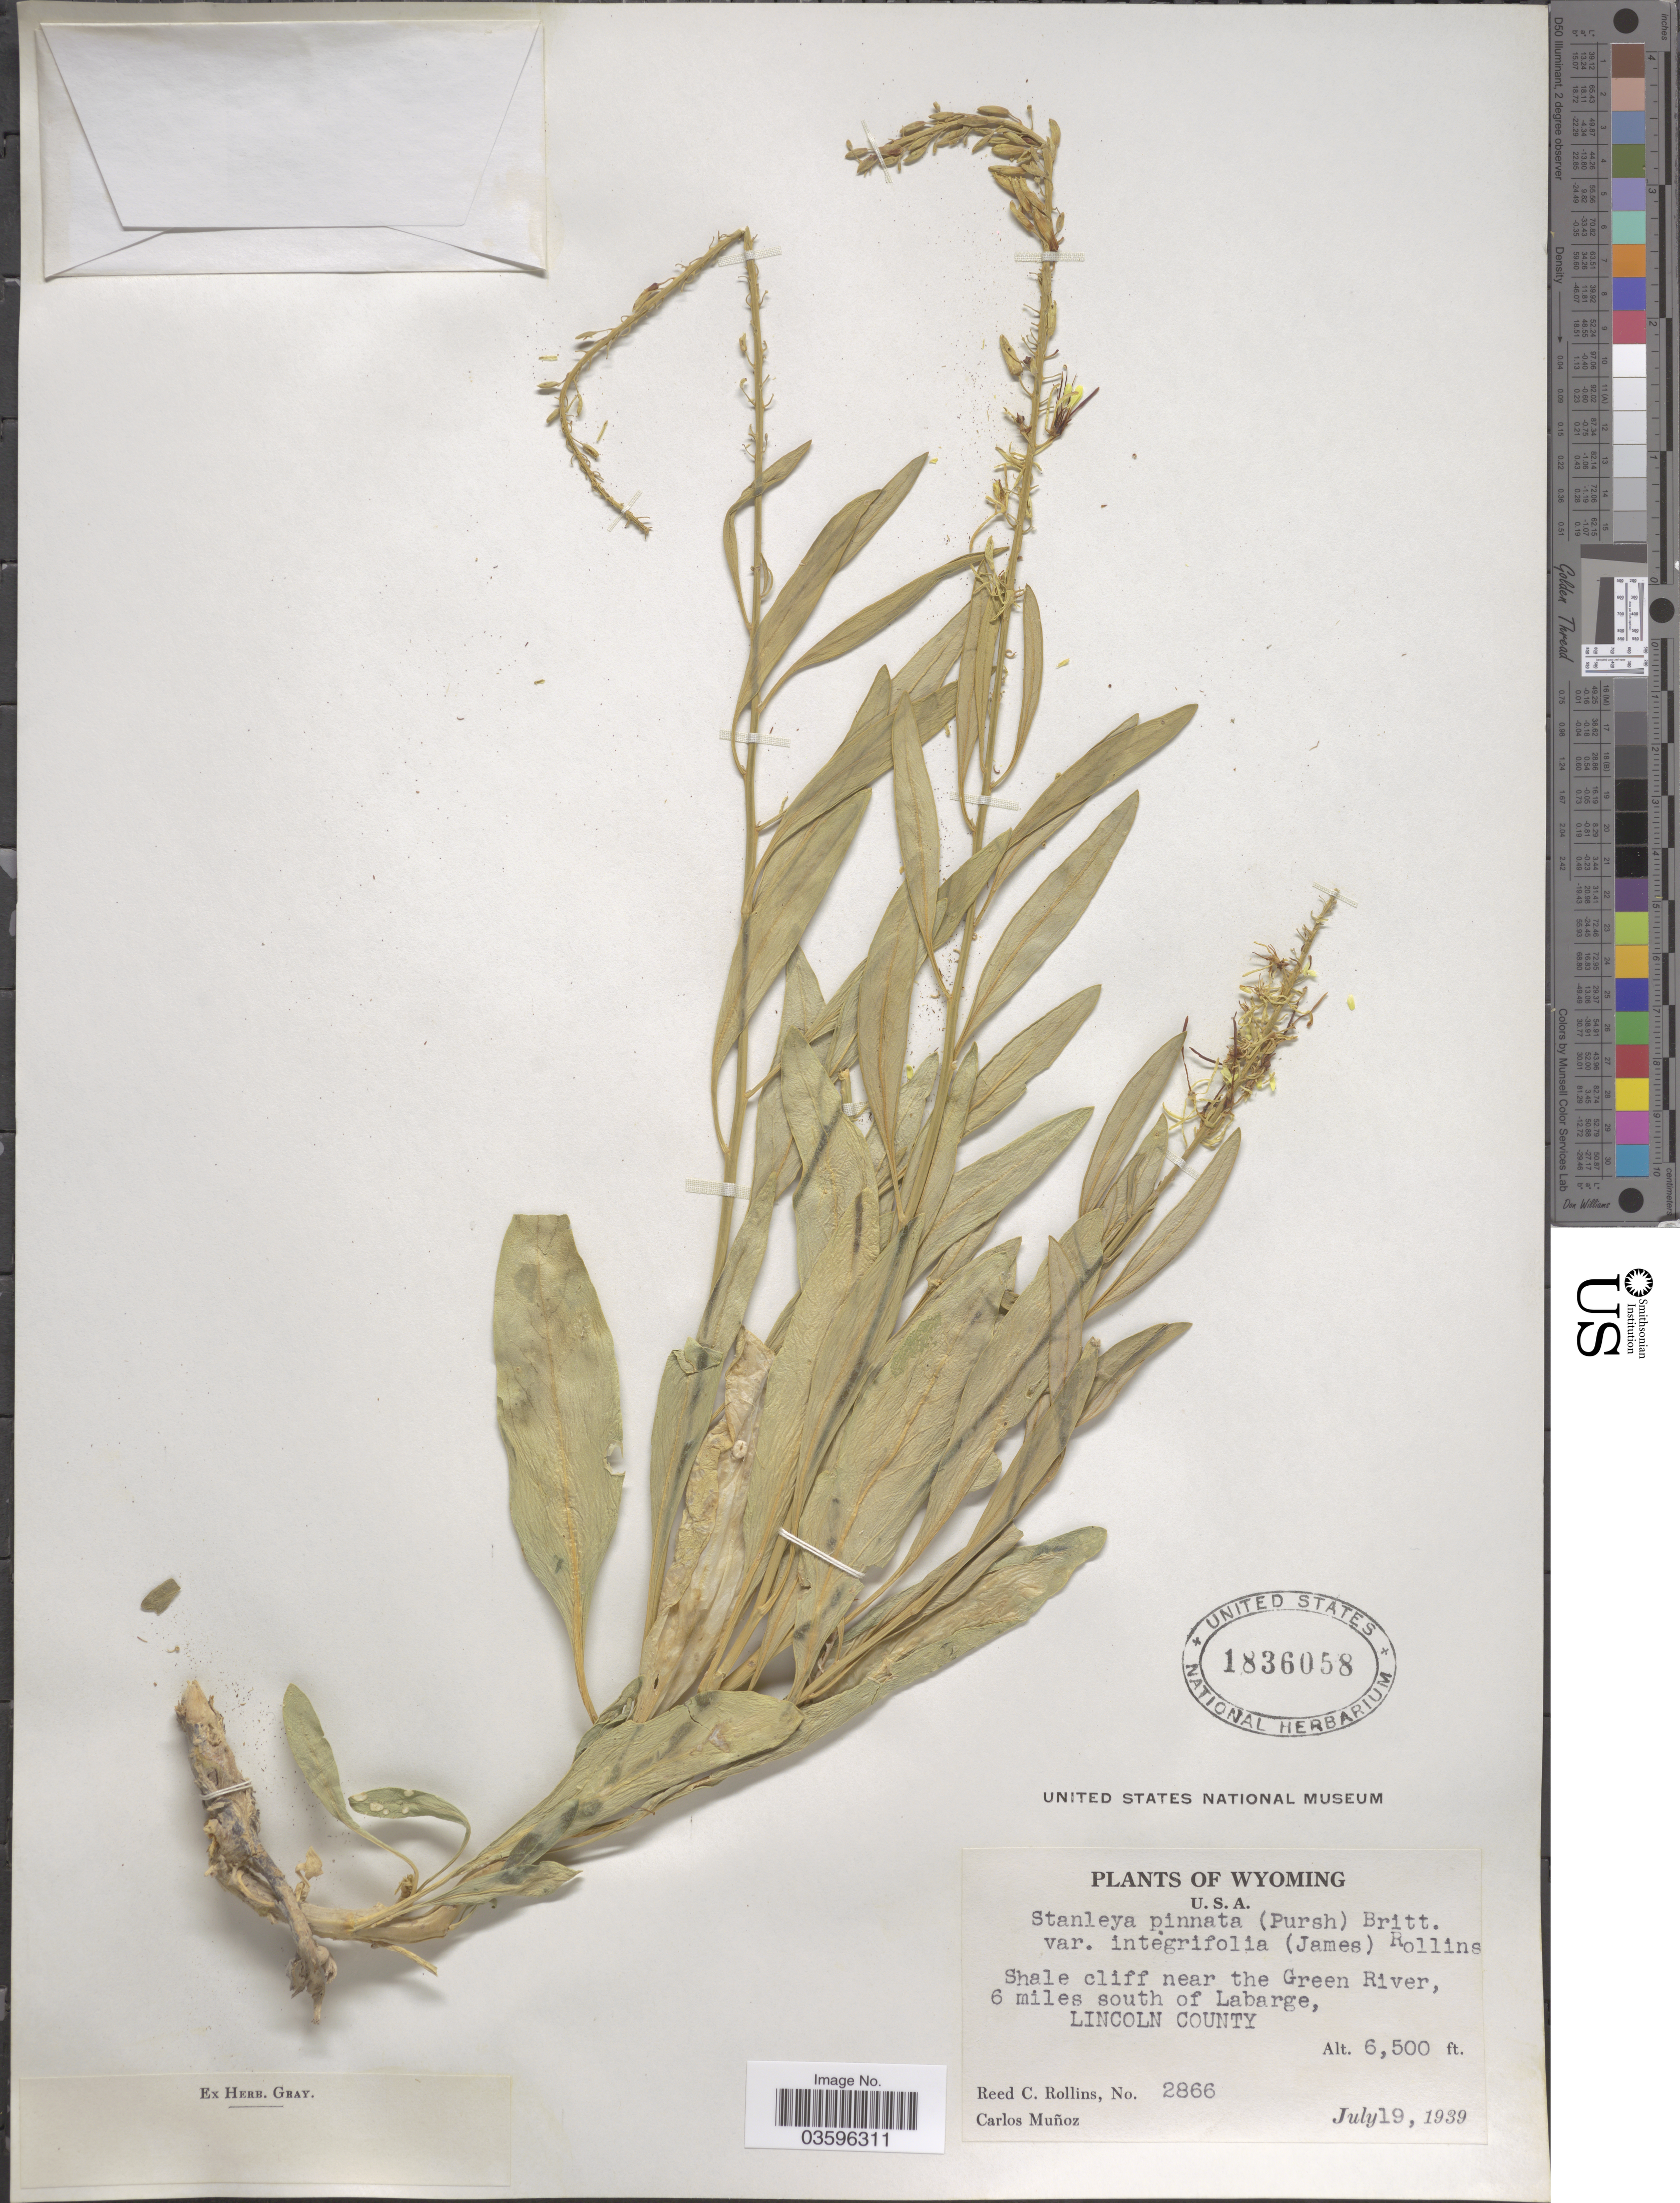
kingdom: Plantae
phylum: Tracheophyta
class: Magnoliopsida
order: Brassicales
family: Brassicaceae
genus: Stanleya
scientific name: Stanleya pinnata var. integrifolia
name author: (E. James) Rollins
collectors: R. C. Rollins & C. Muñoz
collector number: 2866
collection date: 1939-07-19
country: United States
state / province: Wyoming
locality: Shale cliff near the Green River, 6 miles south of Labarge, Lincoln County.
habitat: shale cliff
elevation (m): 1981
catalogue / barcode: US 1836058